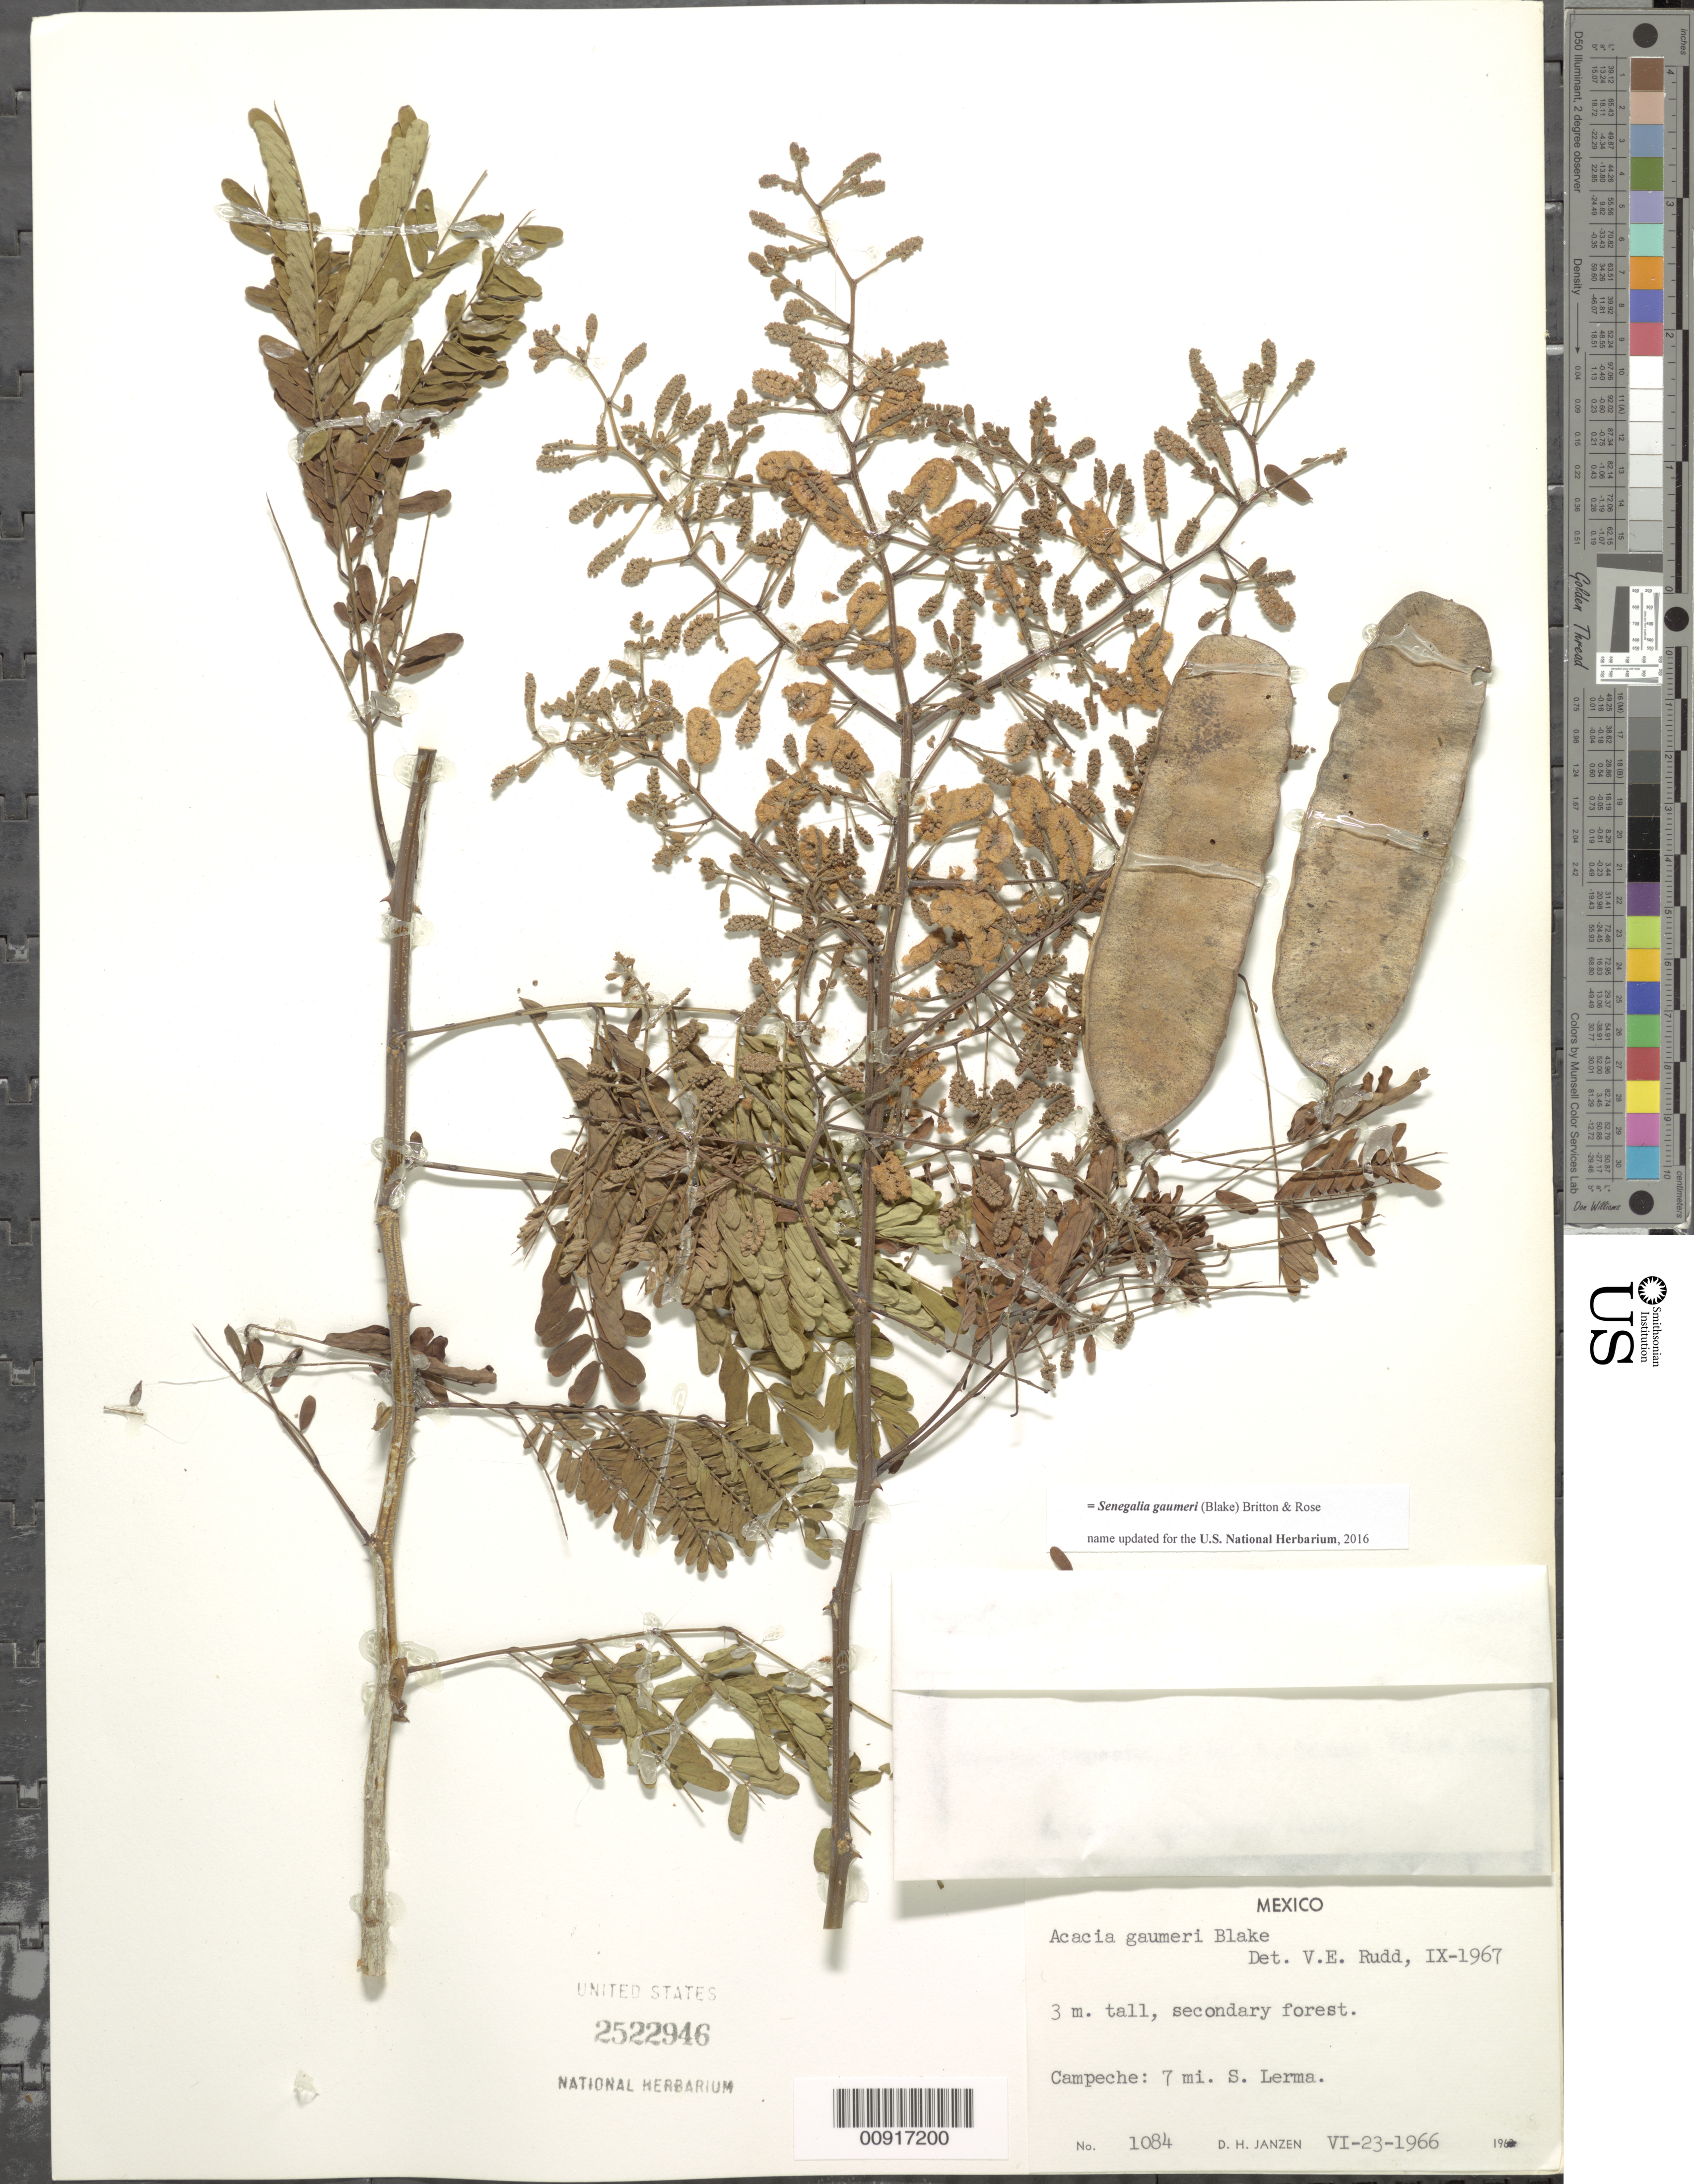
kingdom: Plantae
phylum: Tracheophyta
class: Magnoliopsida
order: Fabales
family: Fabaceae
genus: Senegalia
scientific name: Senegalia gaumeri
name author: (S.F. Blake) Britton & Rose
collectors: D. Janzen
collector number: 1084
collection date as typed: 23 Jun 1966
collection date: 1966-06-23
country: Mexico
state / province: Campeche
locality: Campeche: 7 mi. S. Lerma.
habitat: Secondary forest.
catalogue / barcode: US 2522946